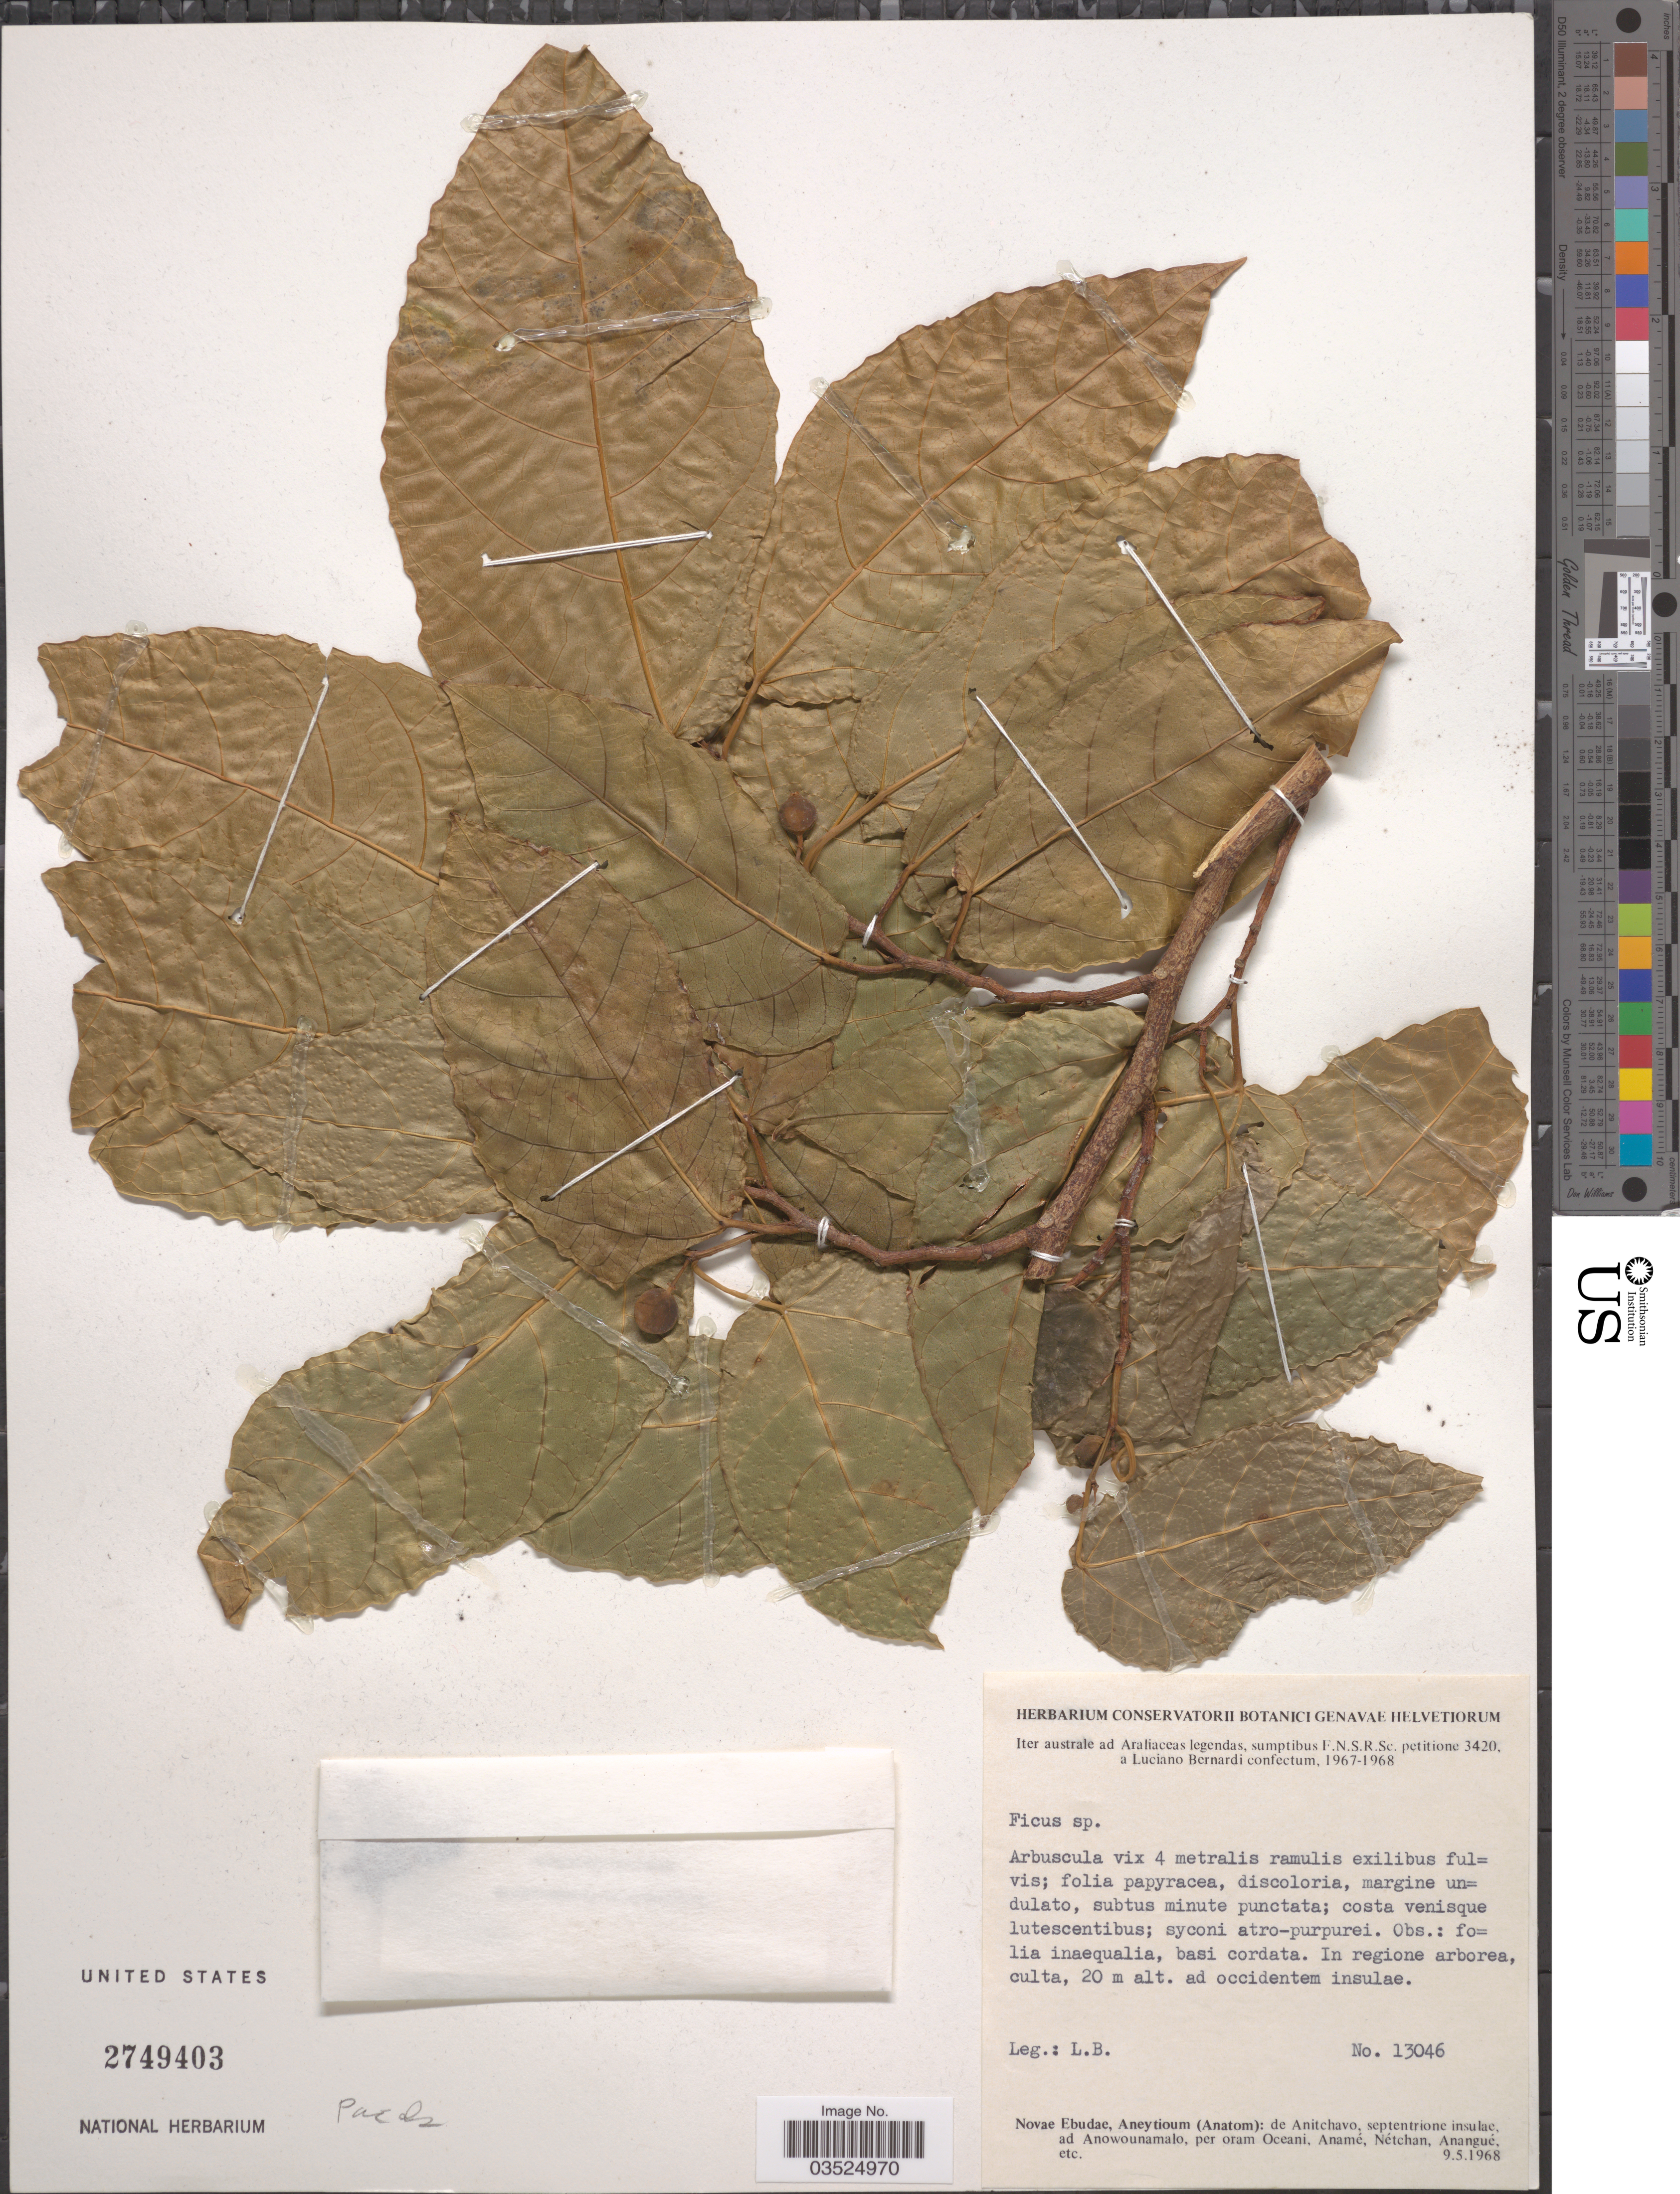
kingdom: Plantae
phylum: Tracheophyta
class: Magnoliopsida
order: Rosales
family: Moraceae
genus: Ficus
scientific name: Ficus sp.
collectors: L. Bernardi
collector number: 13046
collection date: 1968-05-09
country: Vanuatu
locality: In regione arborea, ad occidentem insulae. Novae Ebudae, Aneytioum (Anatom): de Anitchavo, septentrione insulae, ad Anowounamalo, per oram Oceani, Anamé, Nétchan, Anangué, etc.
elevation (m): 20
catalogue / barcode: US 2749403